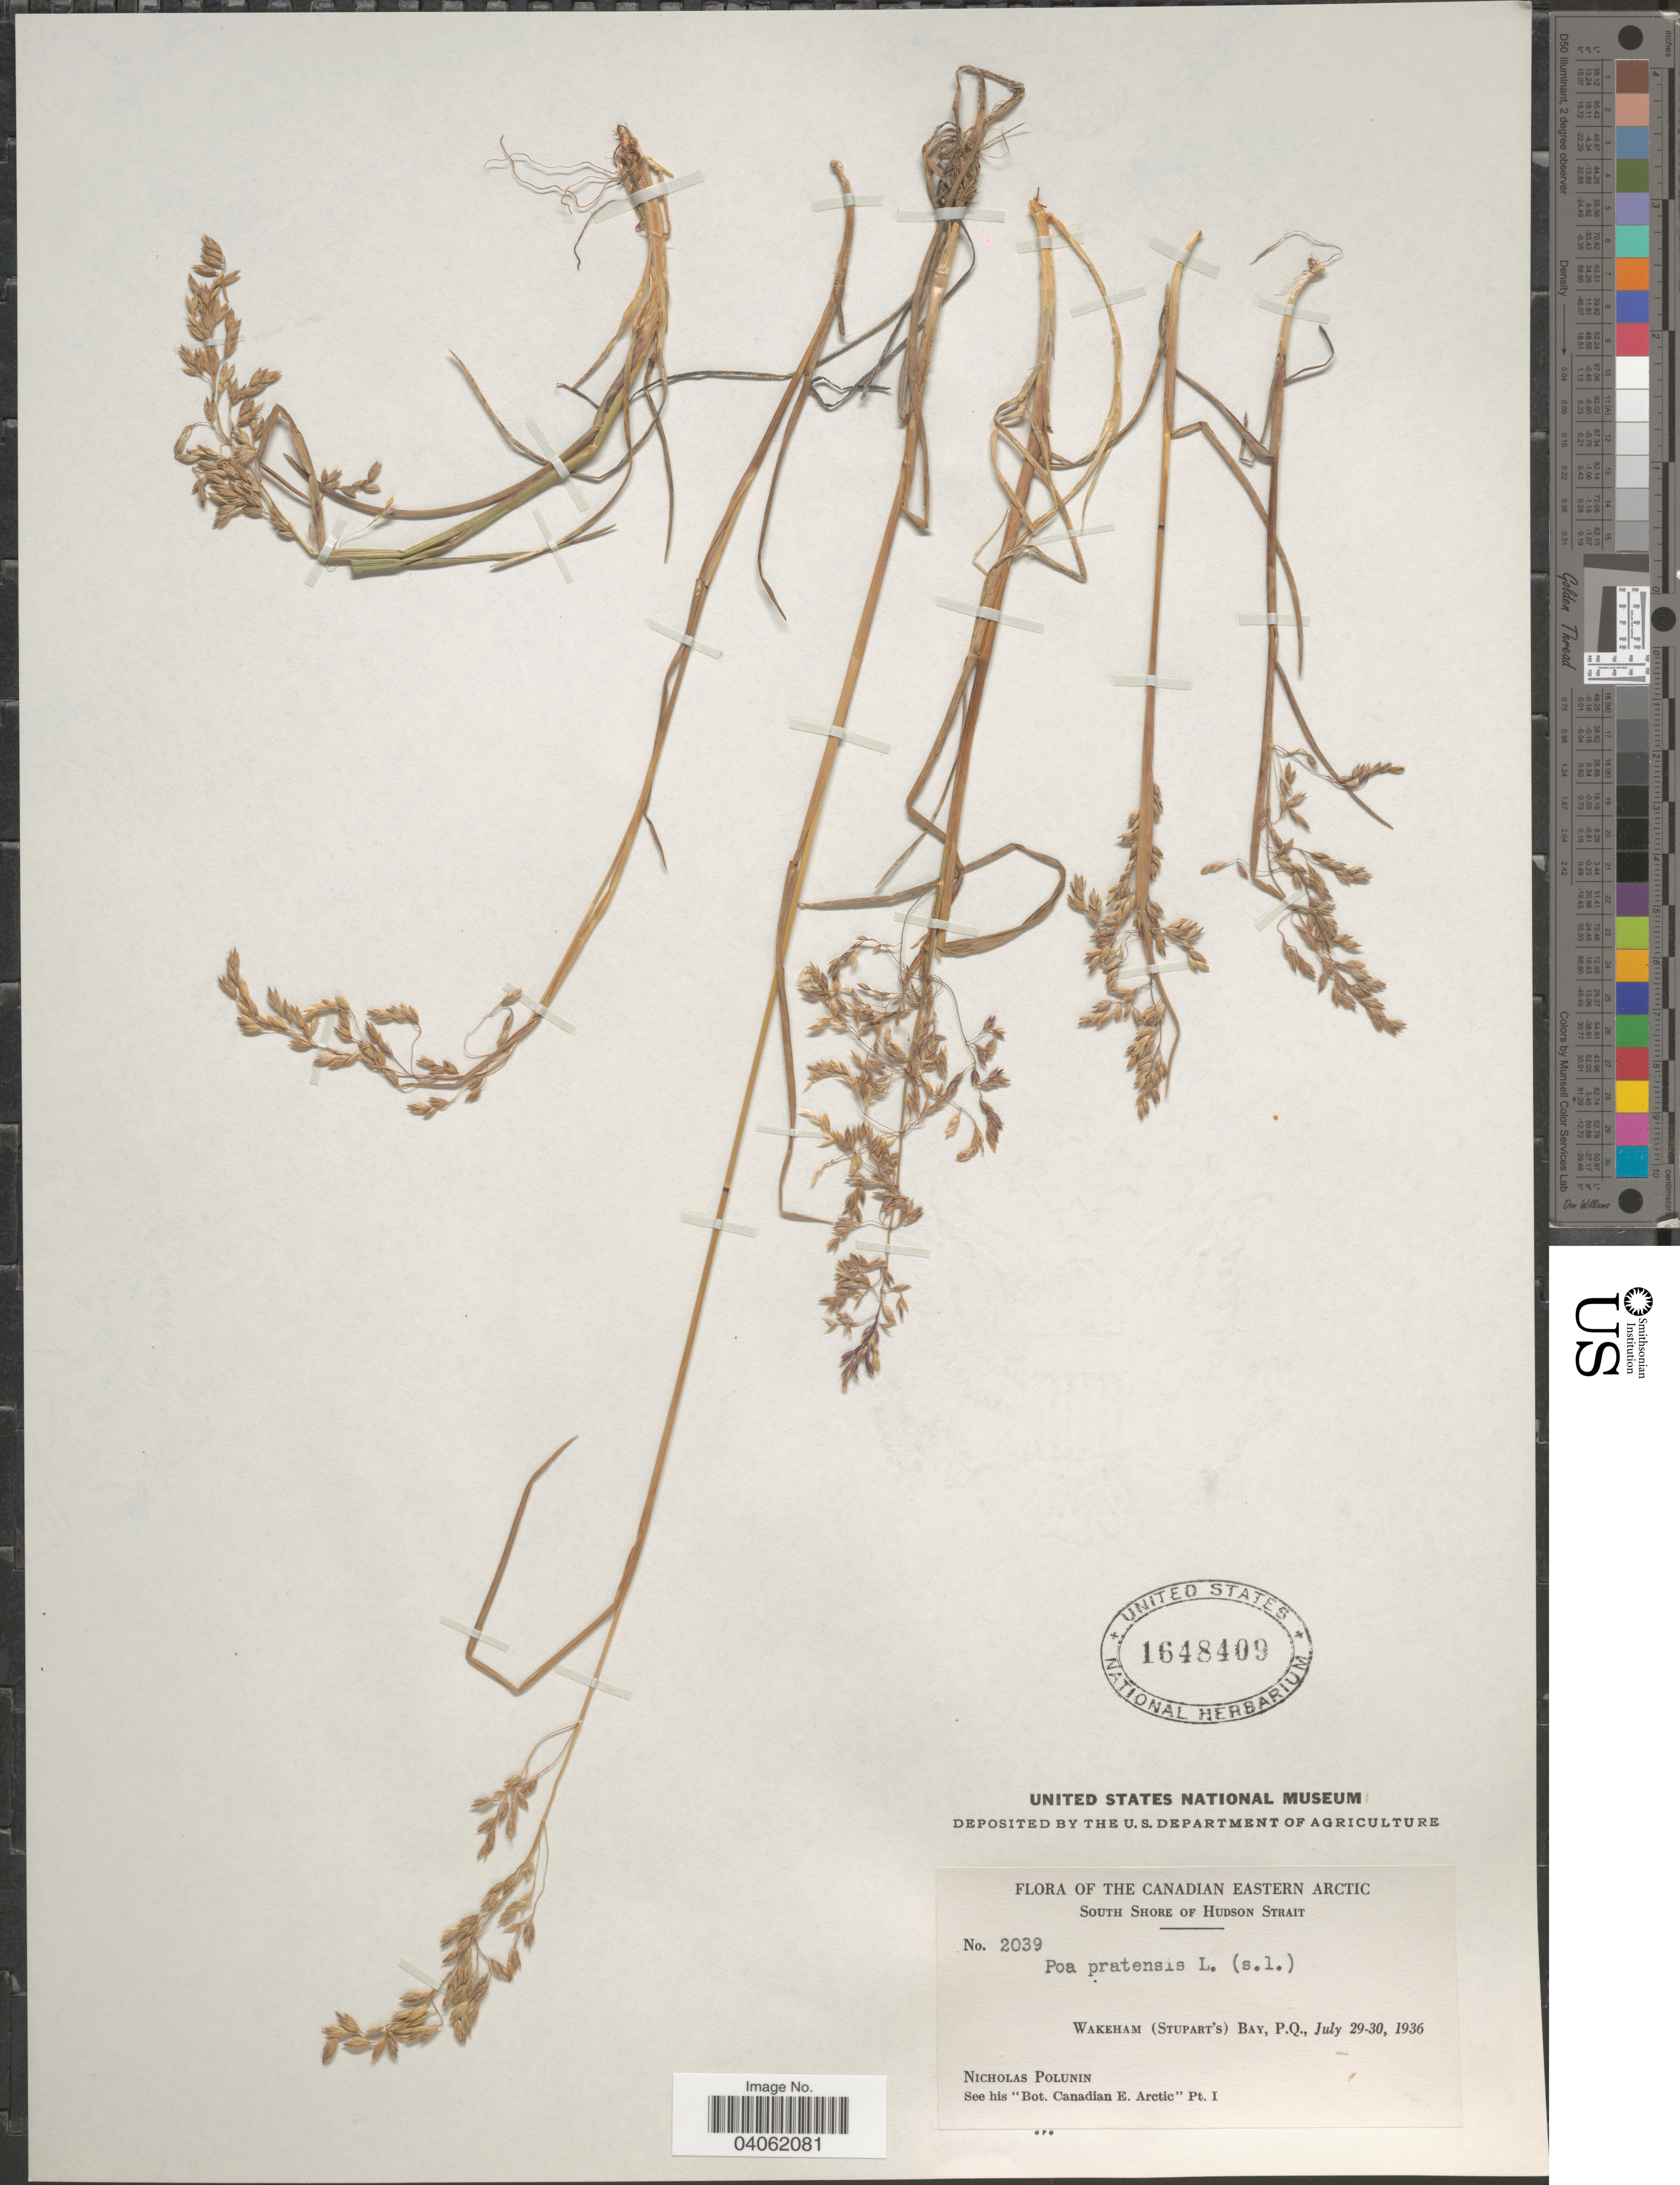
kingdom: Plantae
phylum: Tracheophyta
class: Liliopsida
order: Poales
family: Poaceae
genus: Poa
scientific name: Poa pratensis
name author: L.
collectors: N. V. Polunin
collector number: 2039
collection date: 1936-07-29/1936-07-30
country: Canada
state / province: Quebec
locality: The Canadian Eastern Arctic. South Shore of Hudson Strait. Wakeham (Stupart's) Bay, P.Q.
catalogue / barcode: US 1648409